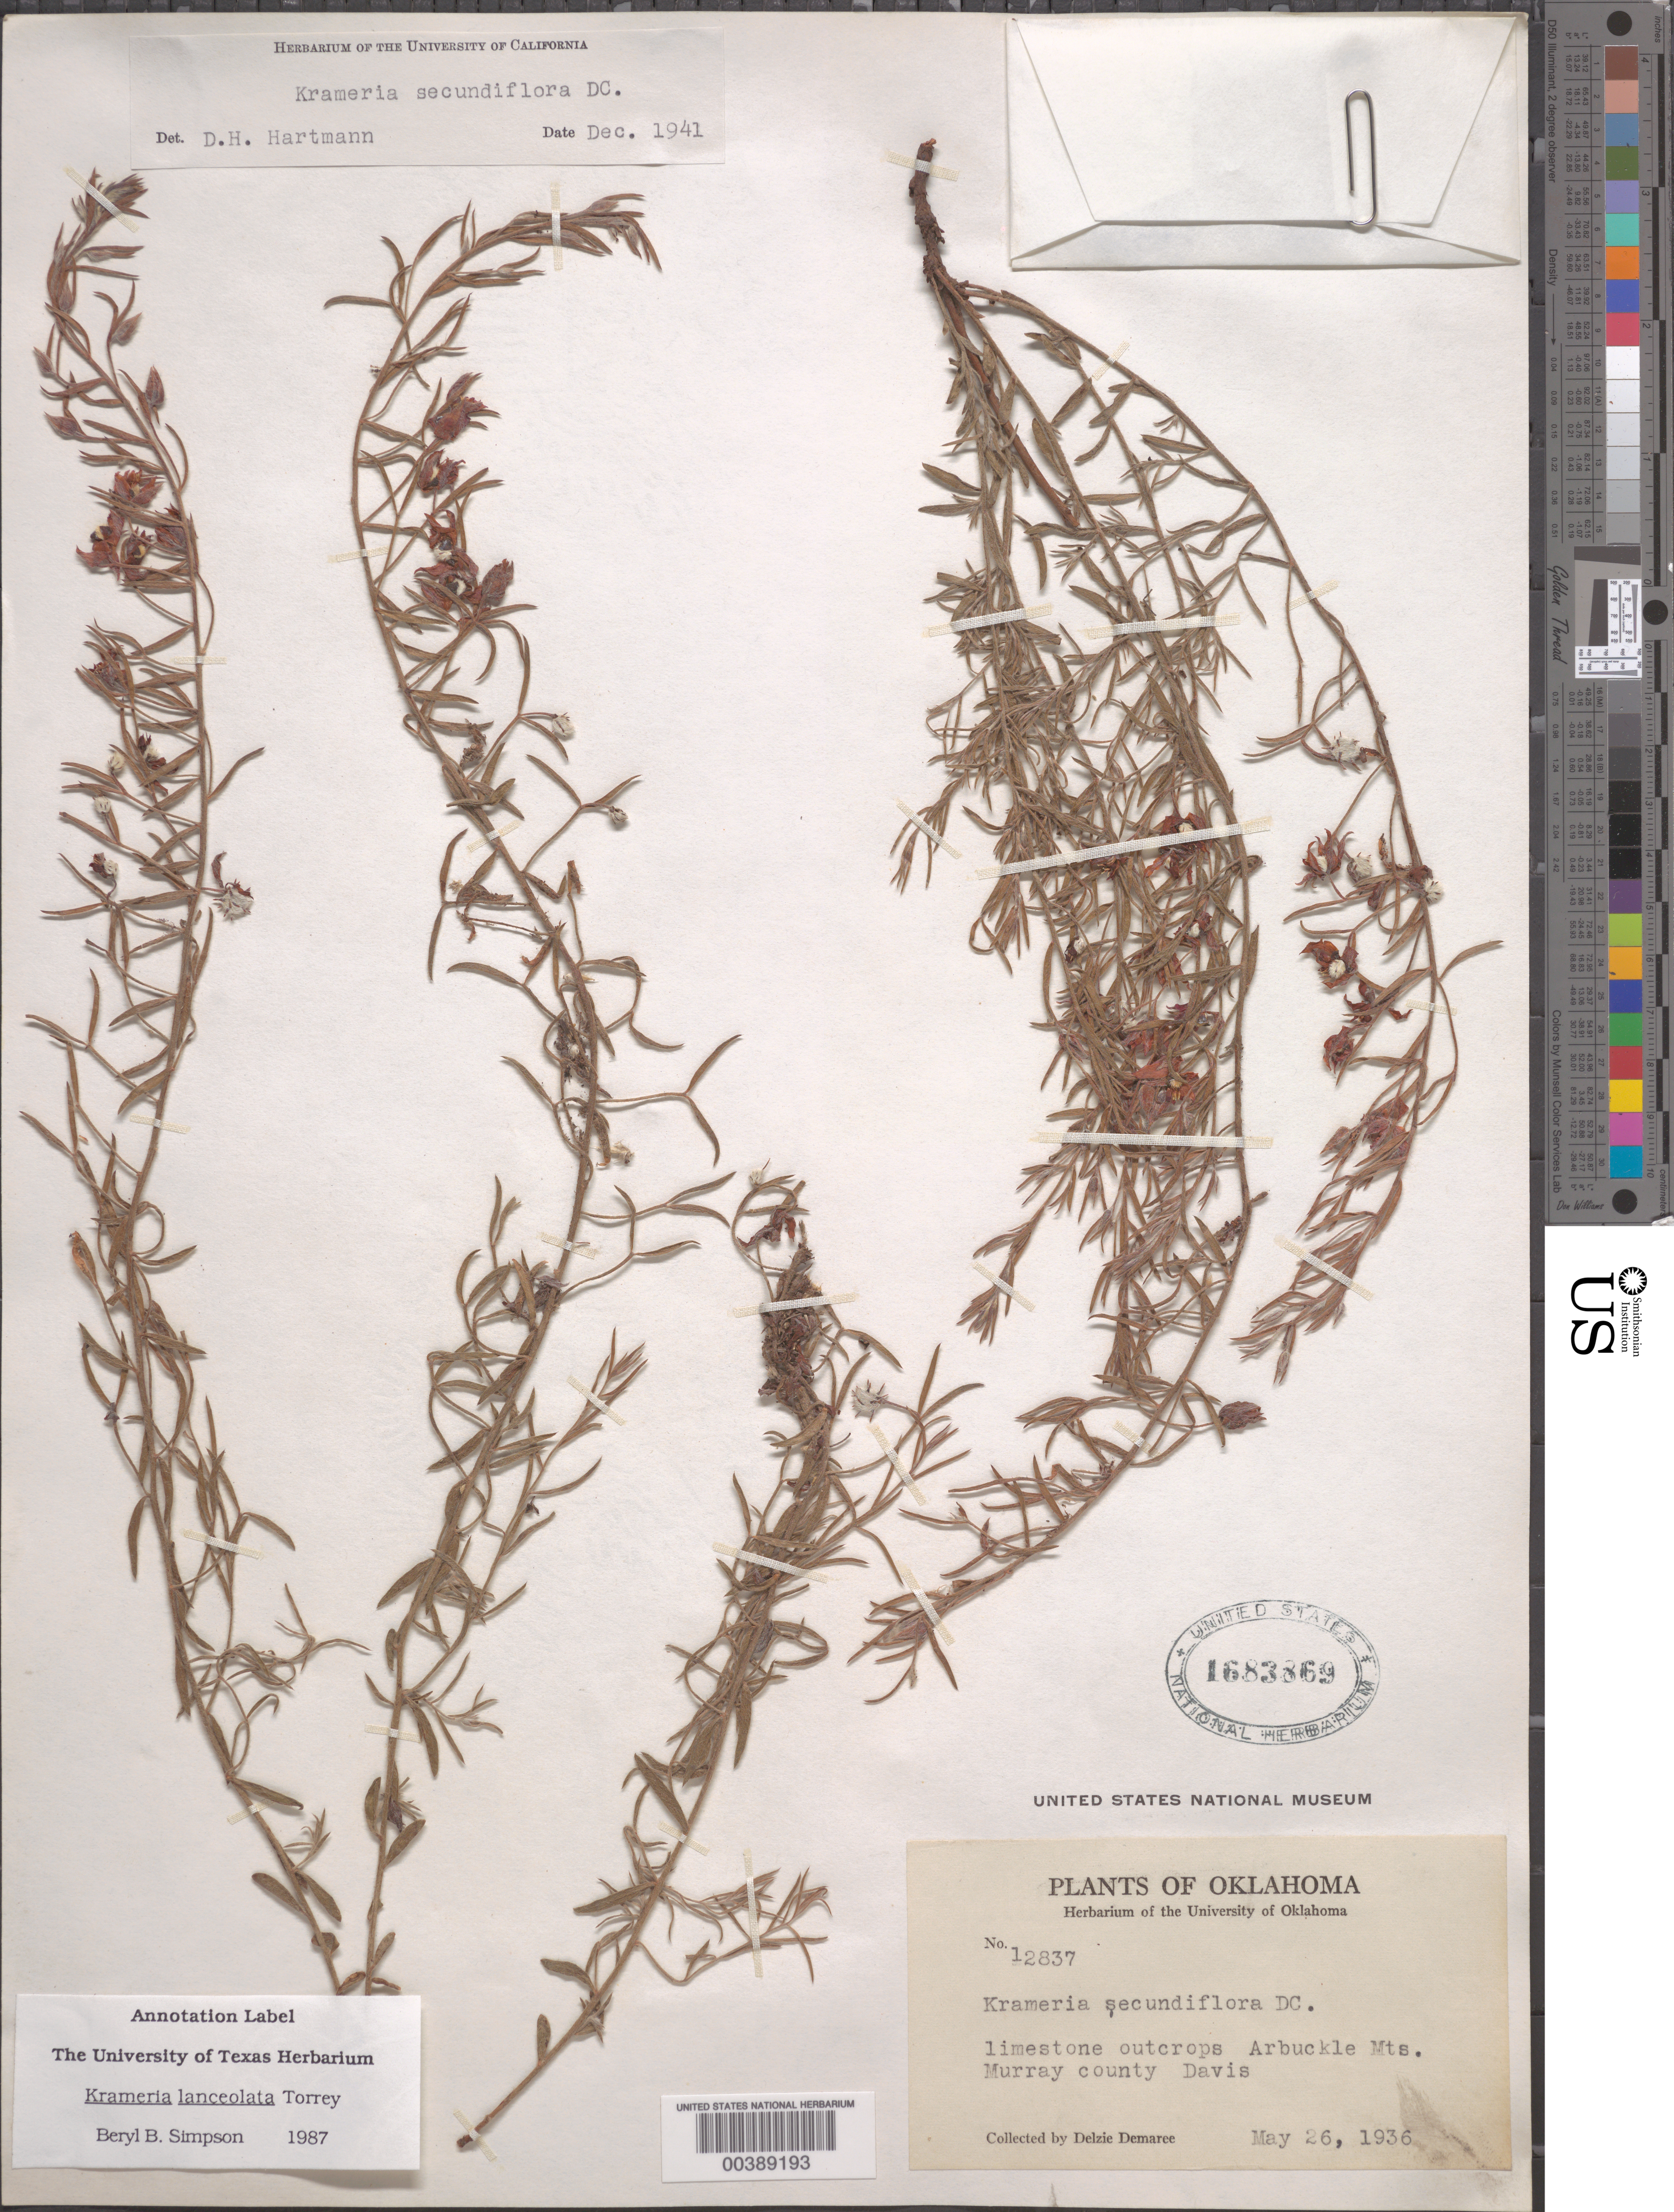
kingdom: Plantae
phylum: Tracheophyta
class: Magnoliopsida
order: Zygophyllales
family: Krameriaceae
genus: Krameria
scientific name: Krameria lanceolata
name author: Torr.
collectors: D. Demaree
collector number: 12837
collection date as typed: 26 May 1936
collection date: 1936-05-26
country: United States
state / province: Oklahoma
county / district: Murray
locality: Arbuckle mts.; davis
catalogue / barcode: US 1683869